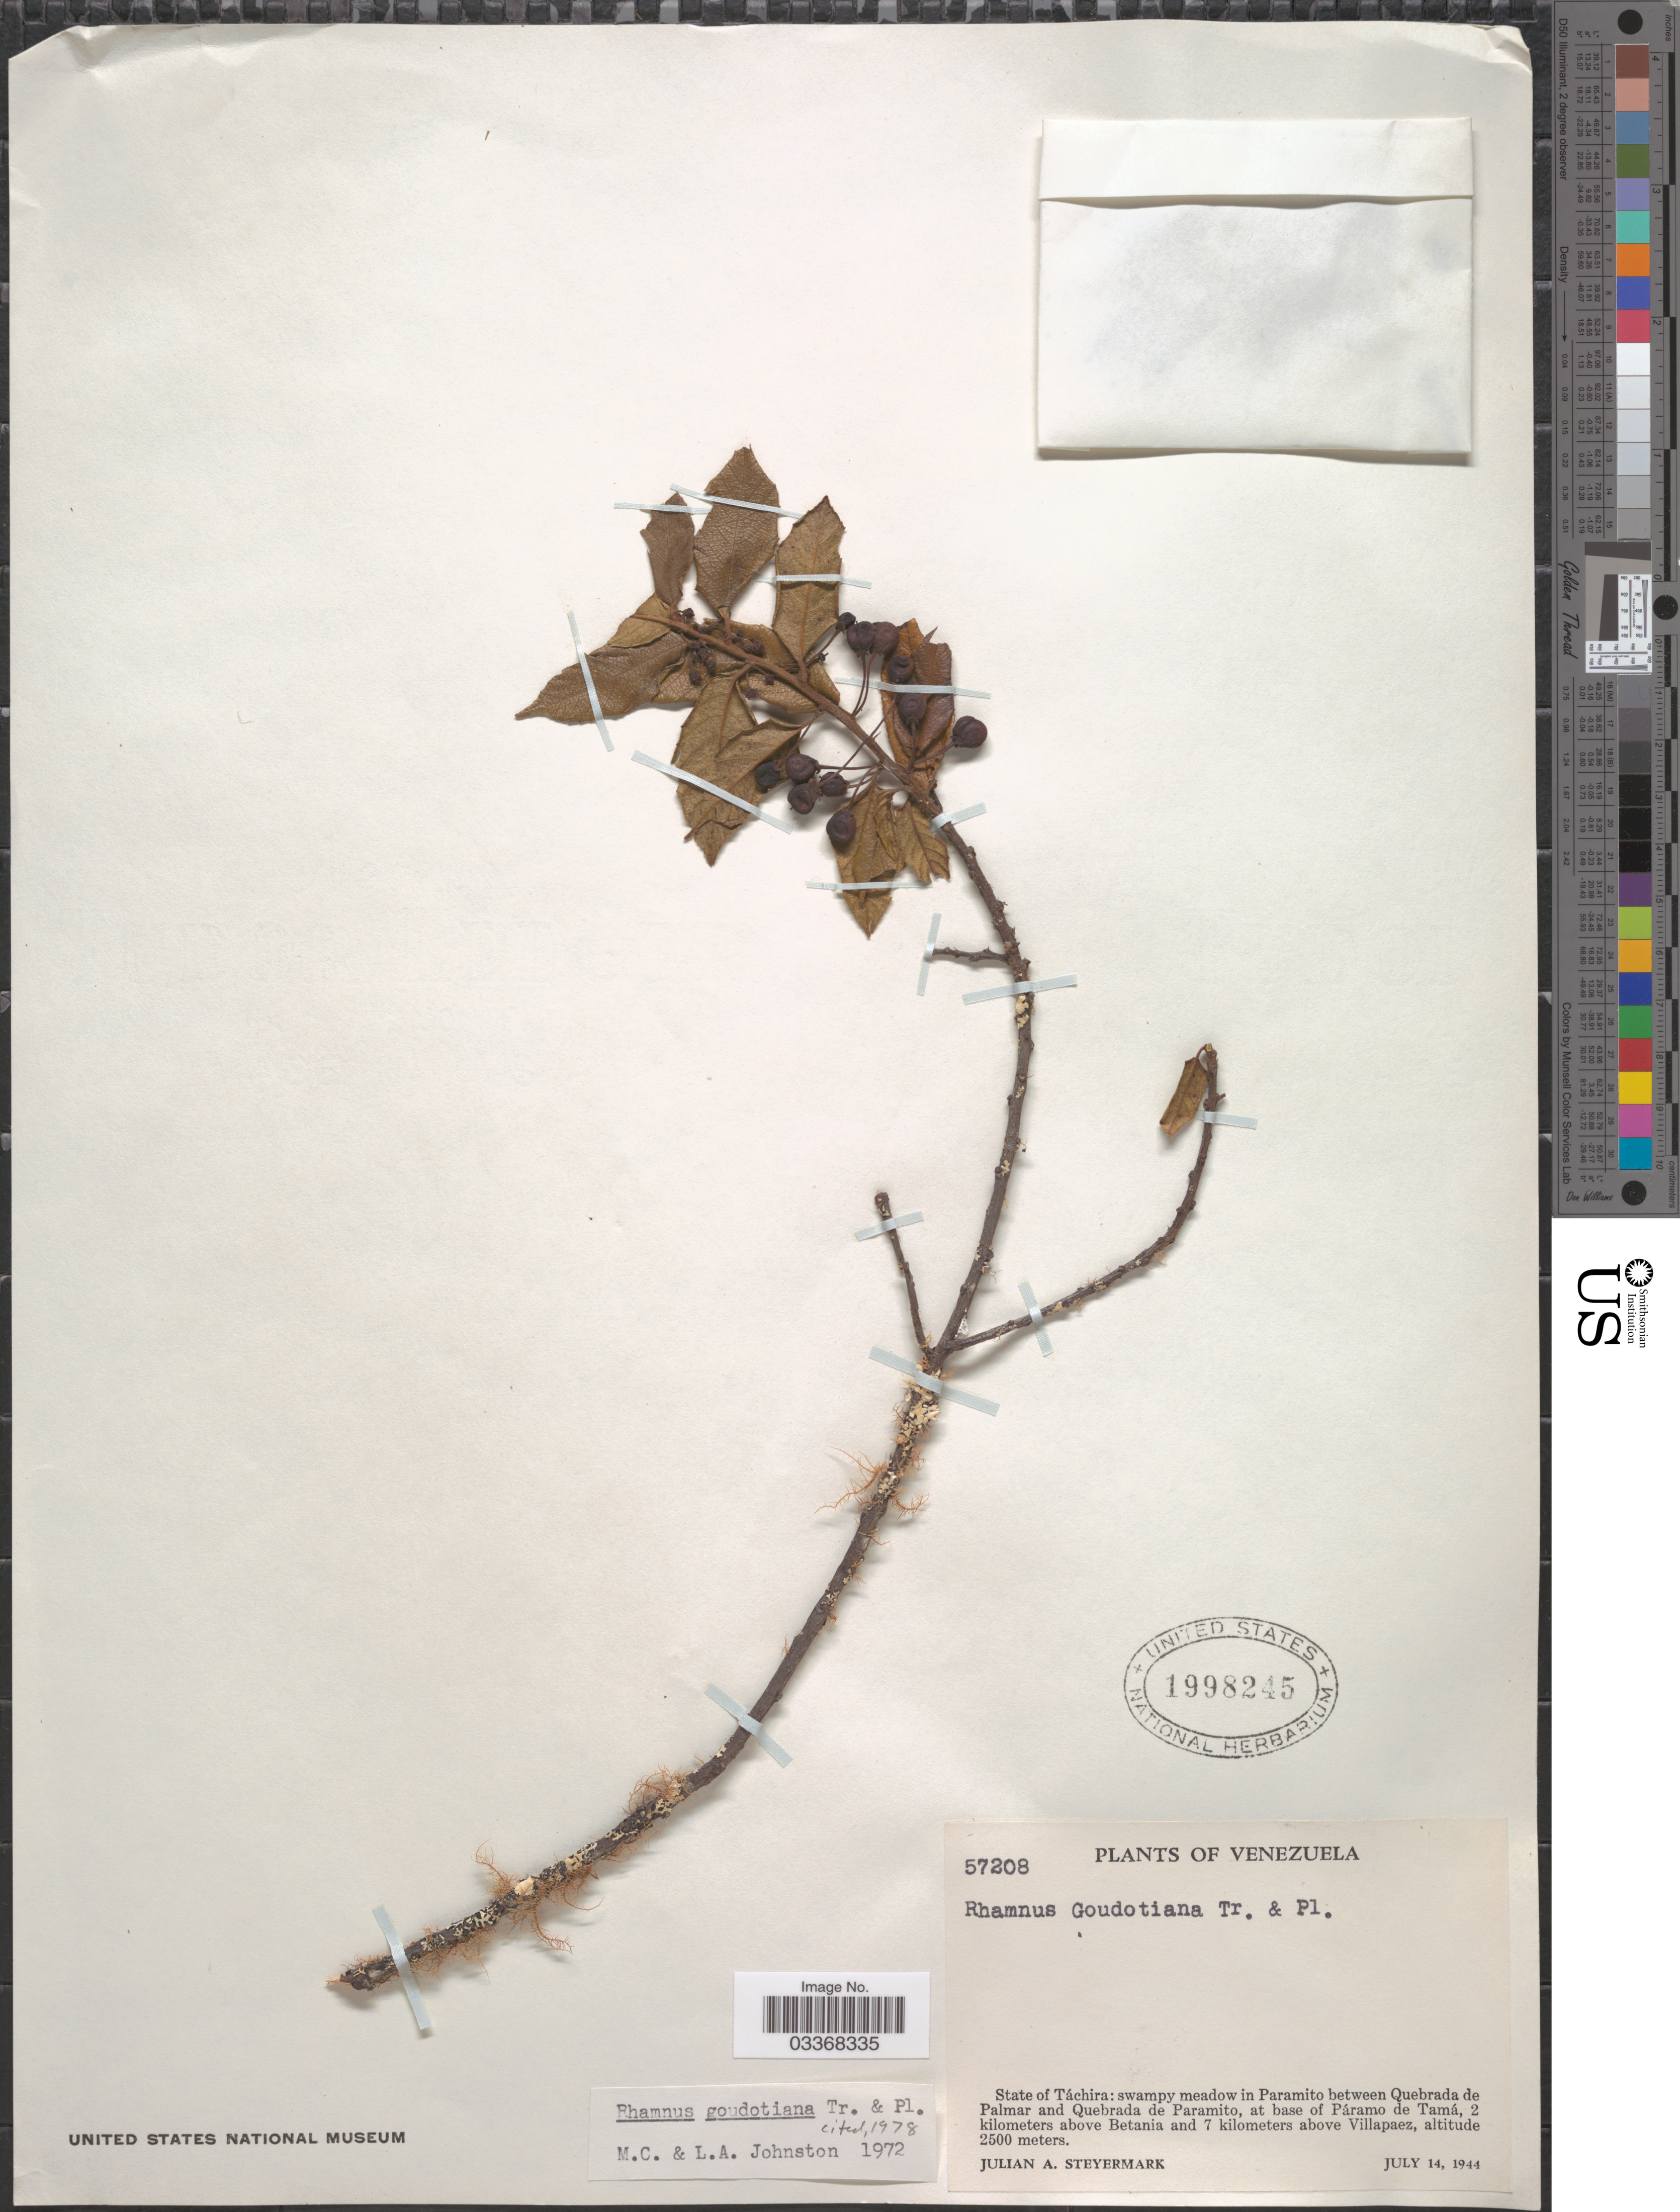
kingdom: Plantae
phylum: Tracheophyta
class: Magnoliopsida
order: Rosales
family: Rhamnaceae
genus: Frangula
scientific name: Frangula goudotiana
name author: (Triana & Planch.) Grubov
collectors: J. Steyermark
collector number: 57208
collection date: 1944-07-14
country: Venezuela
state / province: Tachira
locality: Swampy meadow in Paramito between Quebrada de Palmar and Quebrada de Paramito, at base of Páramo de Tamá, 2 kilometers above Betania and 7 kilometers above Villapaez.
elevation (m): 2500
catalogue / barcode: US 1998245